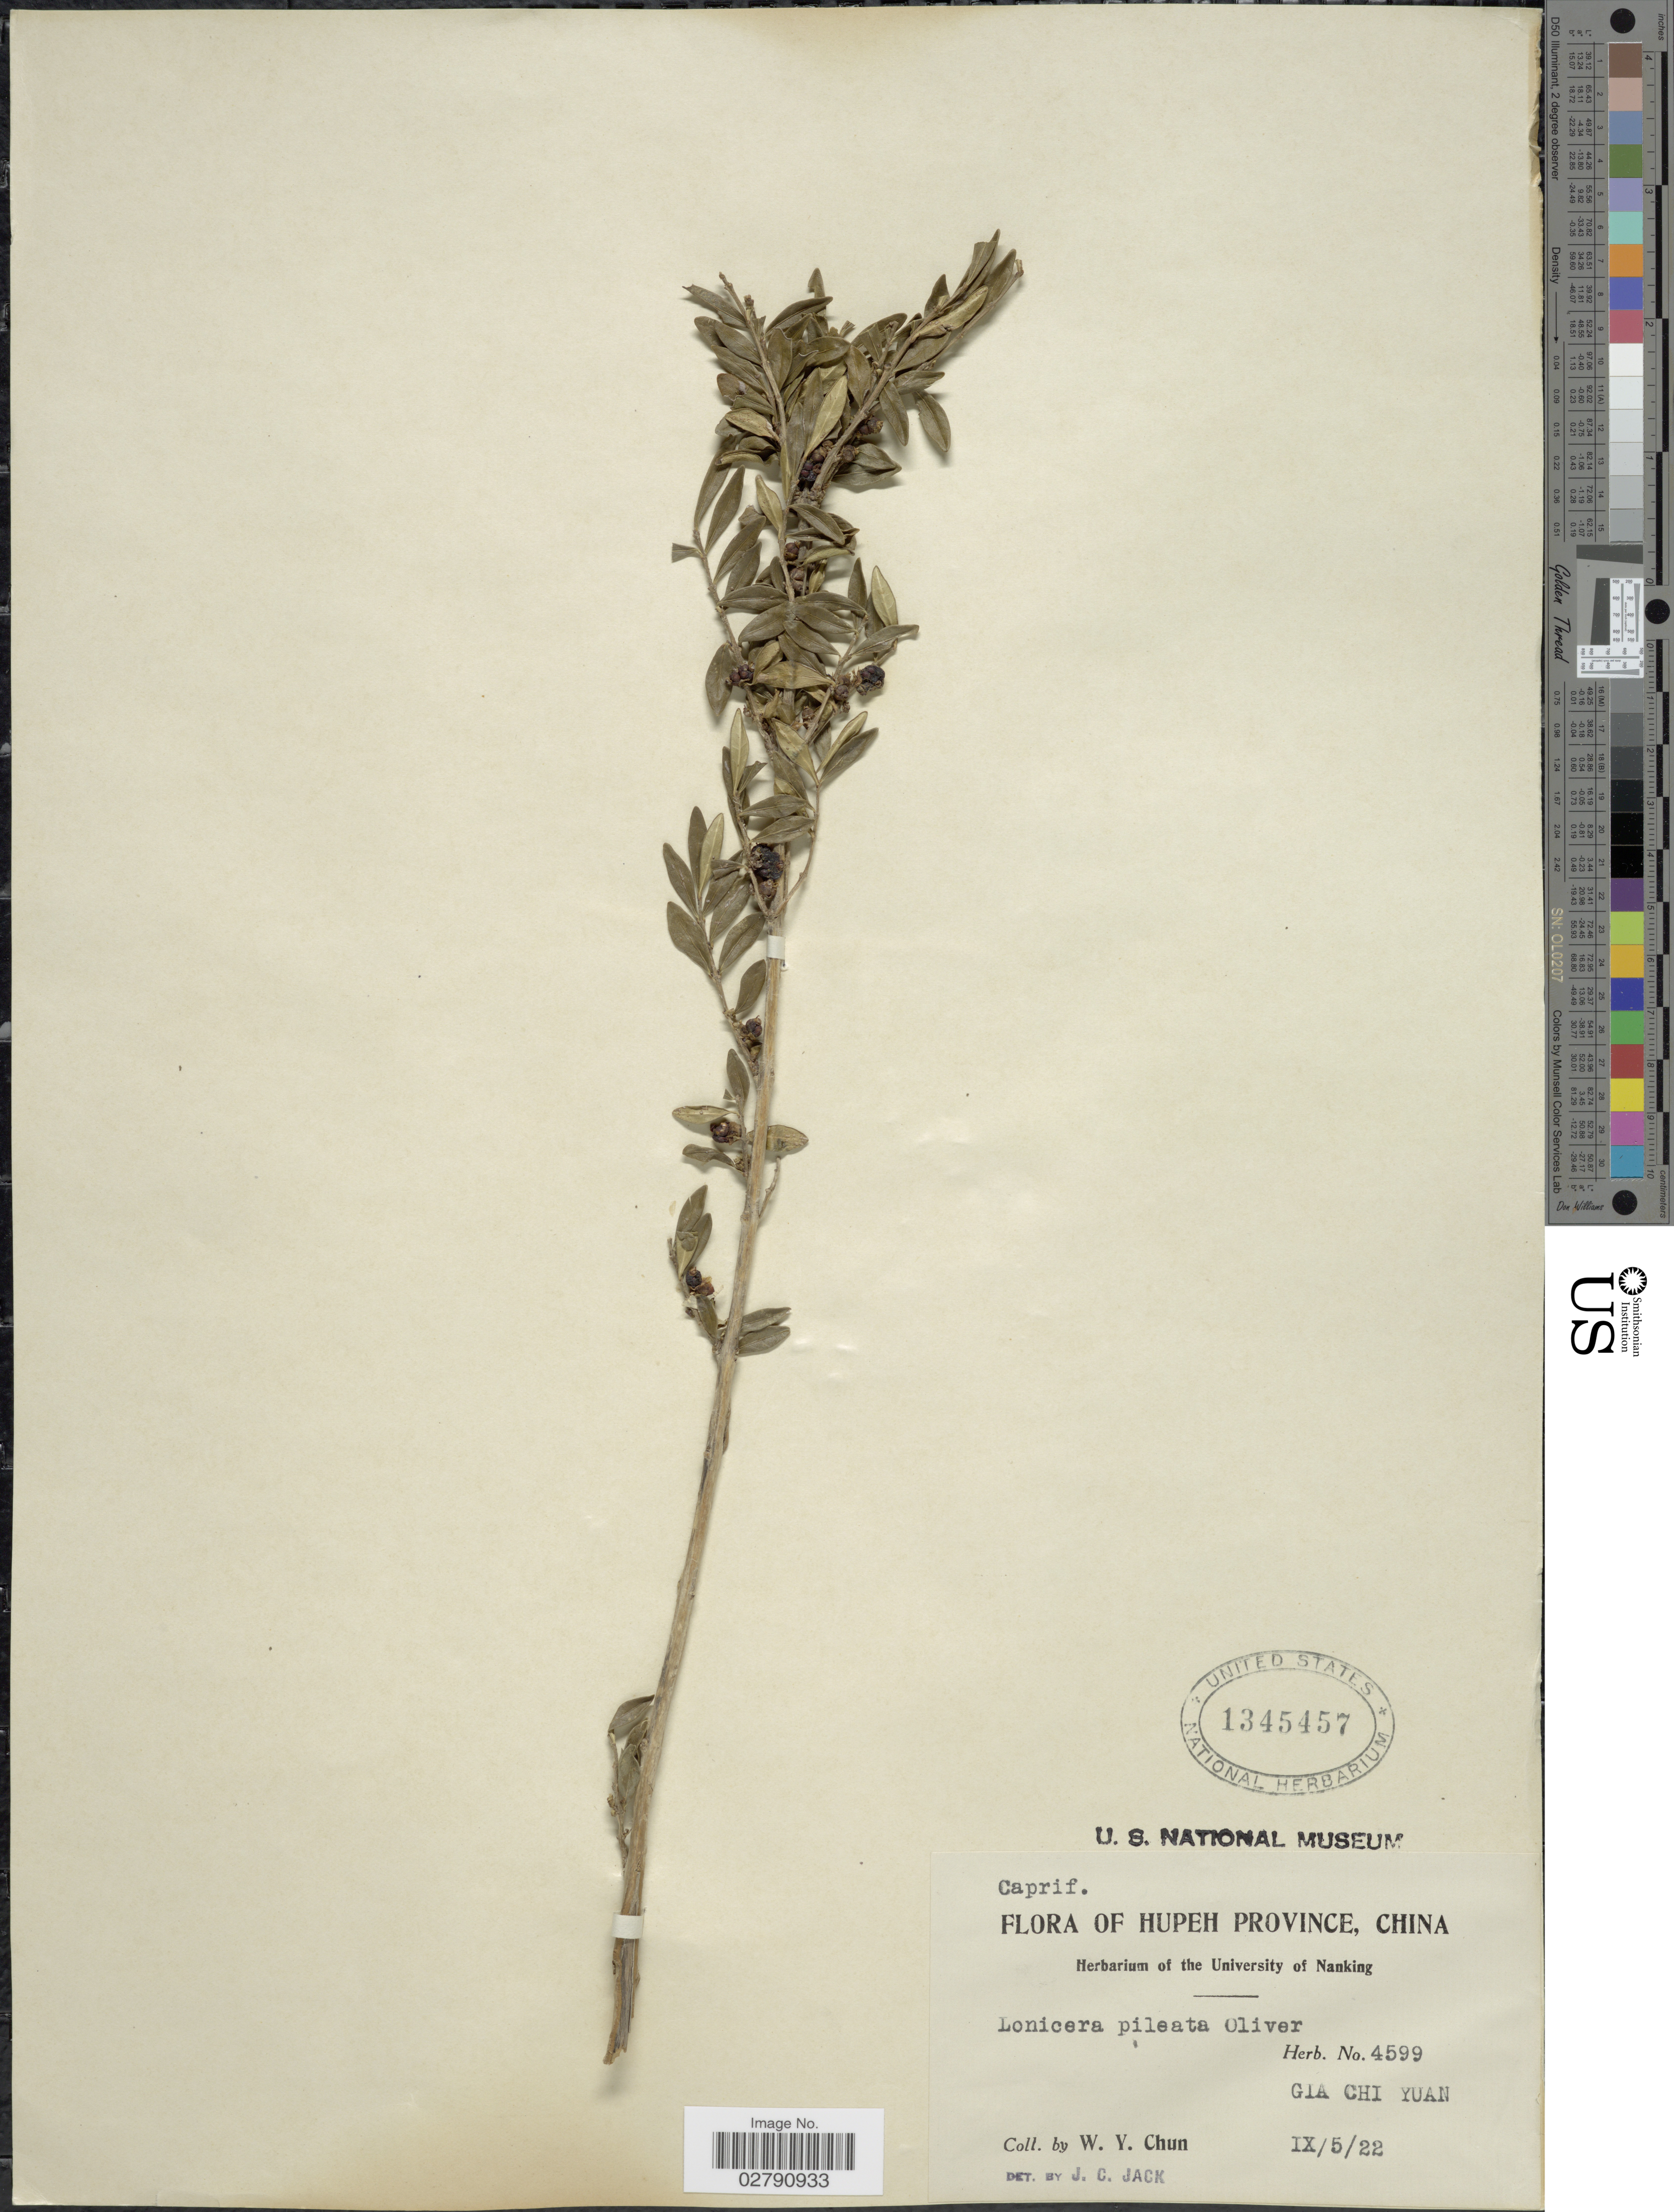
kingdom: Plantae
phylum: Tracheophyta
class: Magnoliopsida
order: Dipsacales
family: Caprifoliaceae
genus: Lonicera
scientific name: Lonicera pileata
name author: Oliv.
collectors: W. Y. Chun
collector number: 4599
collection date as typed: Transcribed d/m/y: 5/9/22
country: China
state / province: Hubei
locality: Hupeh Province. Gia Chi Yuan.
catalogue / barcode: US 1345457